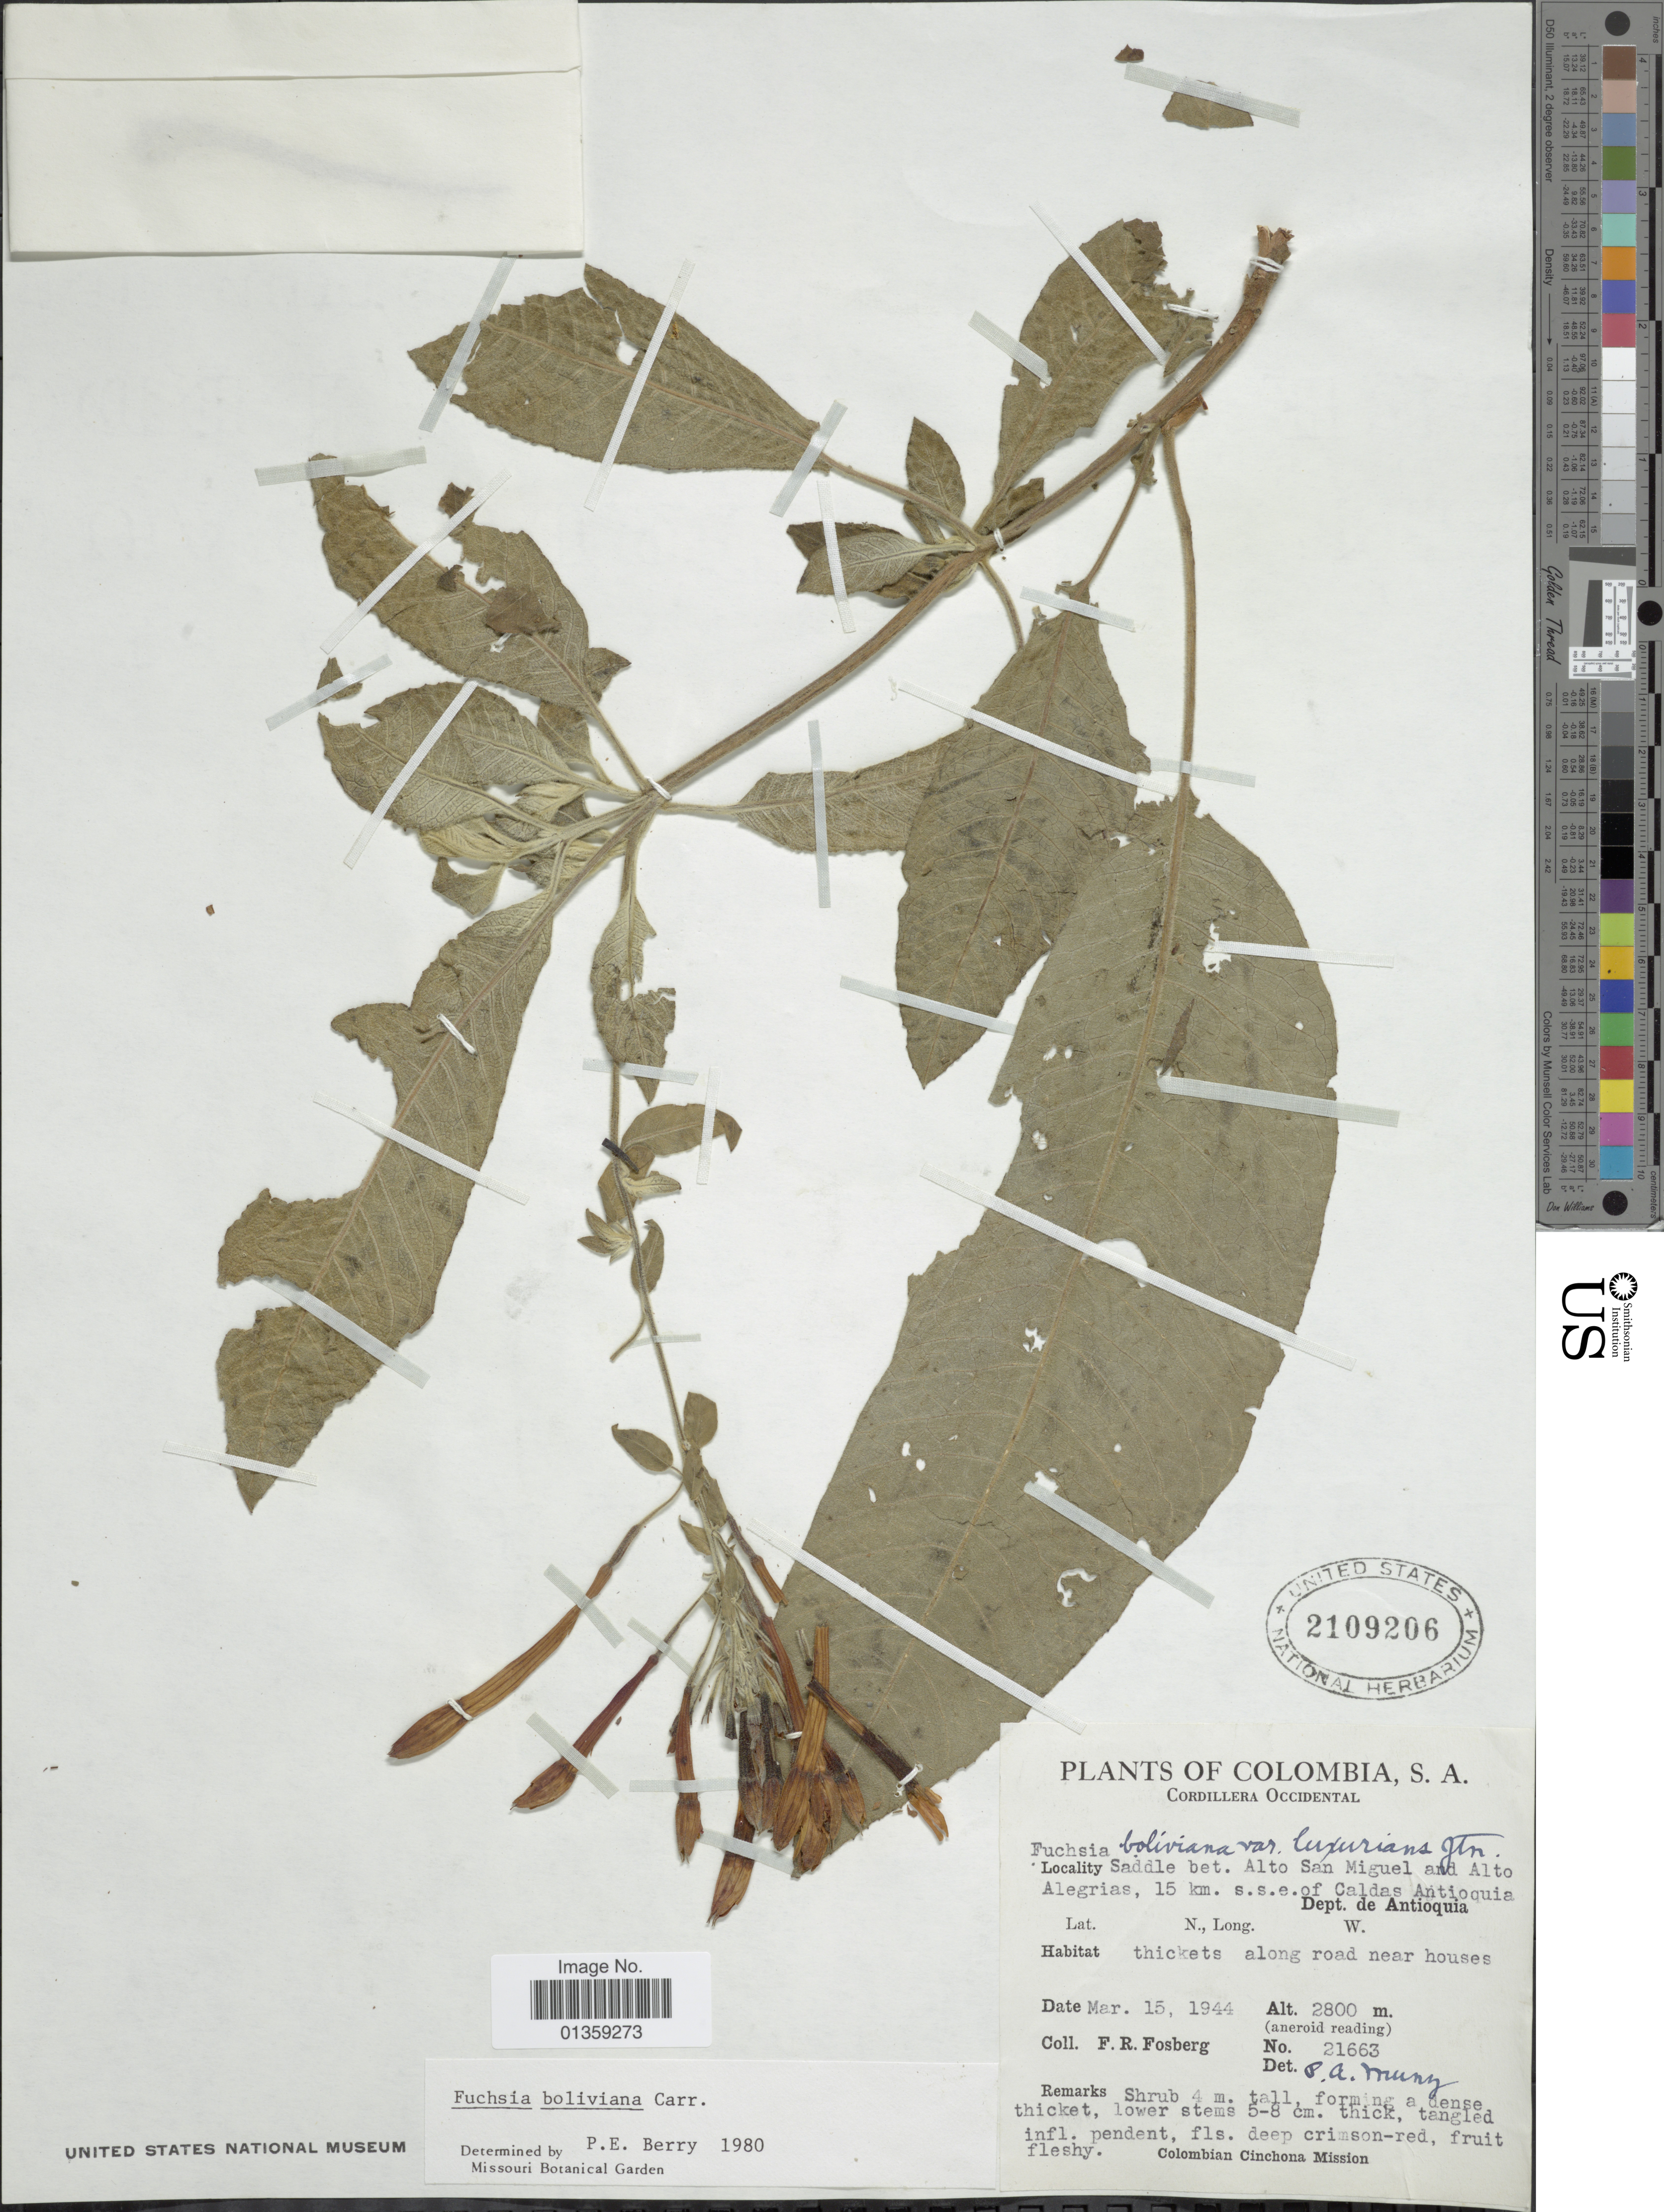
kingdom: Plantae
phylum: Tracheophyta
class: Magnoliopsida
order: Myrtales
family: Onagraceae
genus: Fuchsia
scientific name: Fuchsia boliviana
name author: Carrière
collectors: F. R. Fosberg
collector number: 21663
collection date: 1944-03-15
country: Colombia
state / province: Antioquia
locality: Saddle bet. Alto San Miguel and Alto Alegrias, 15 km. s.s.e. of Caldas Antioquia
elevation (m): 2800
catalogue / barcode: US 2109206